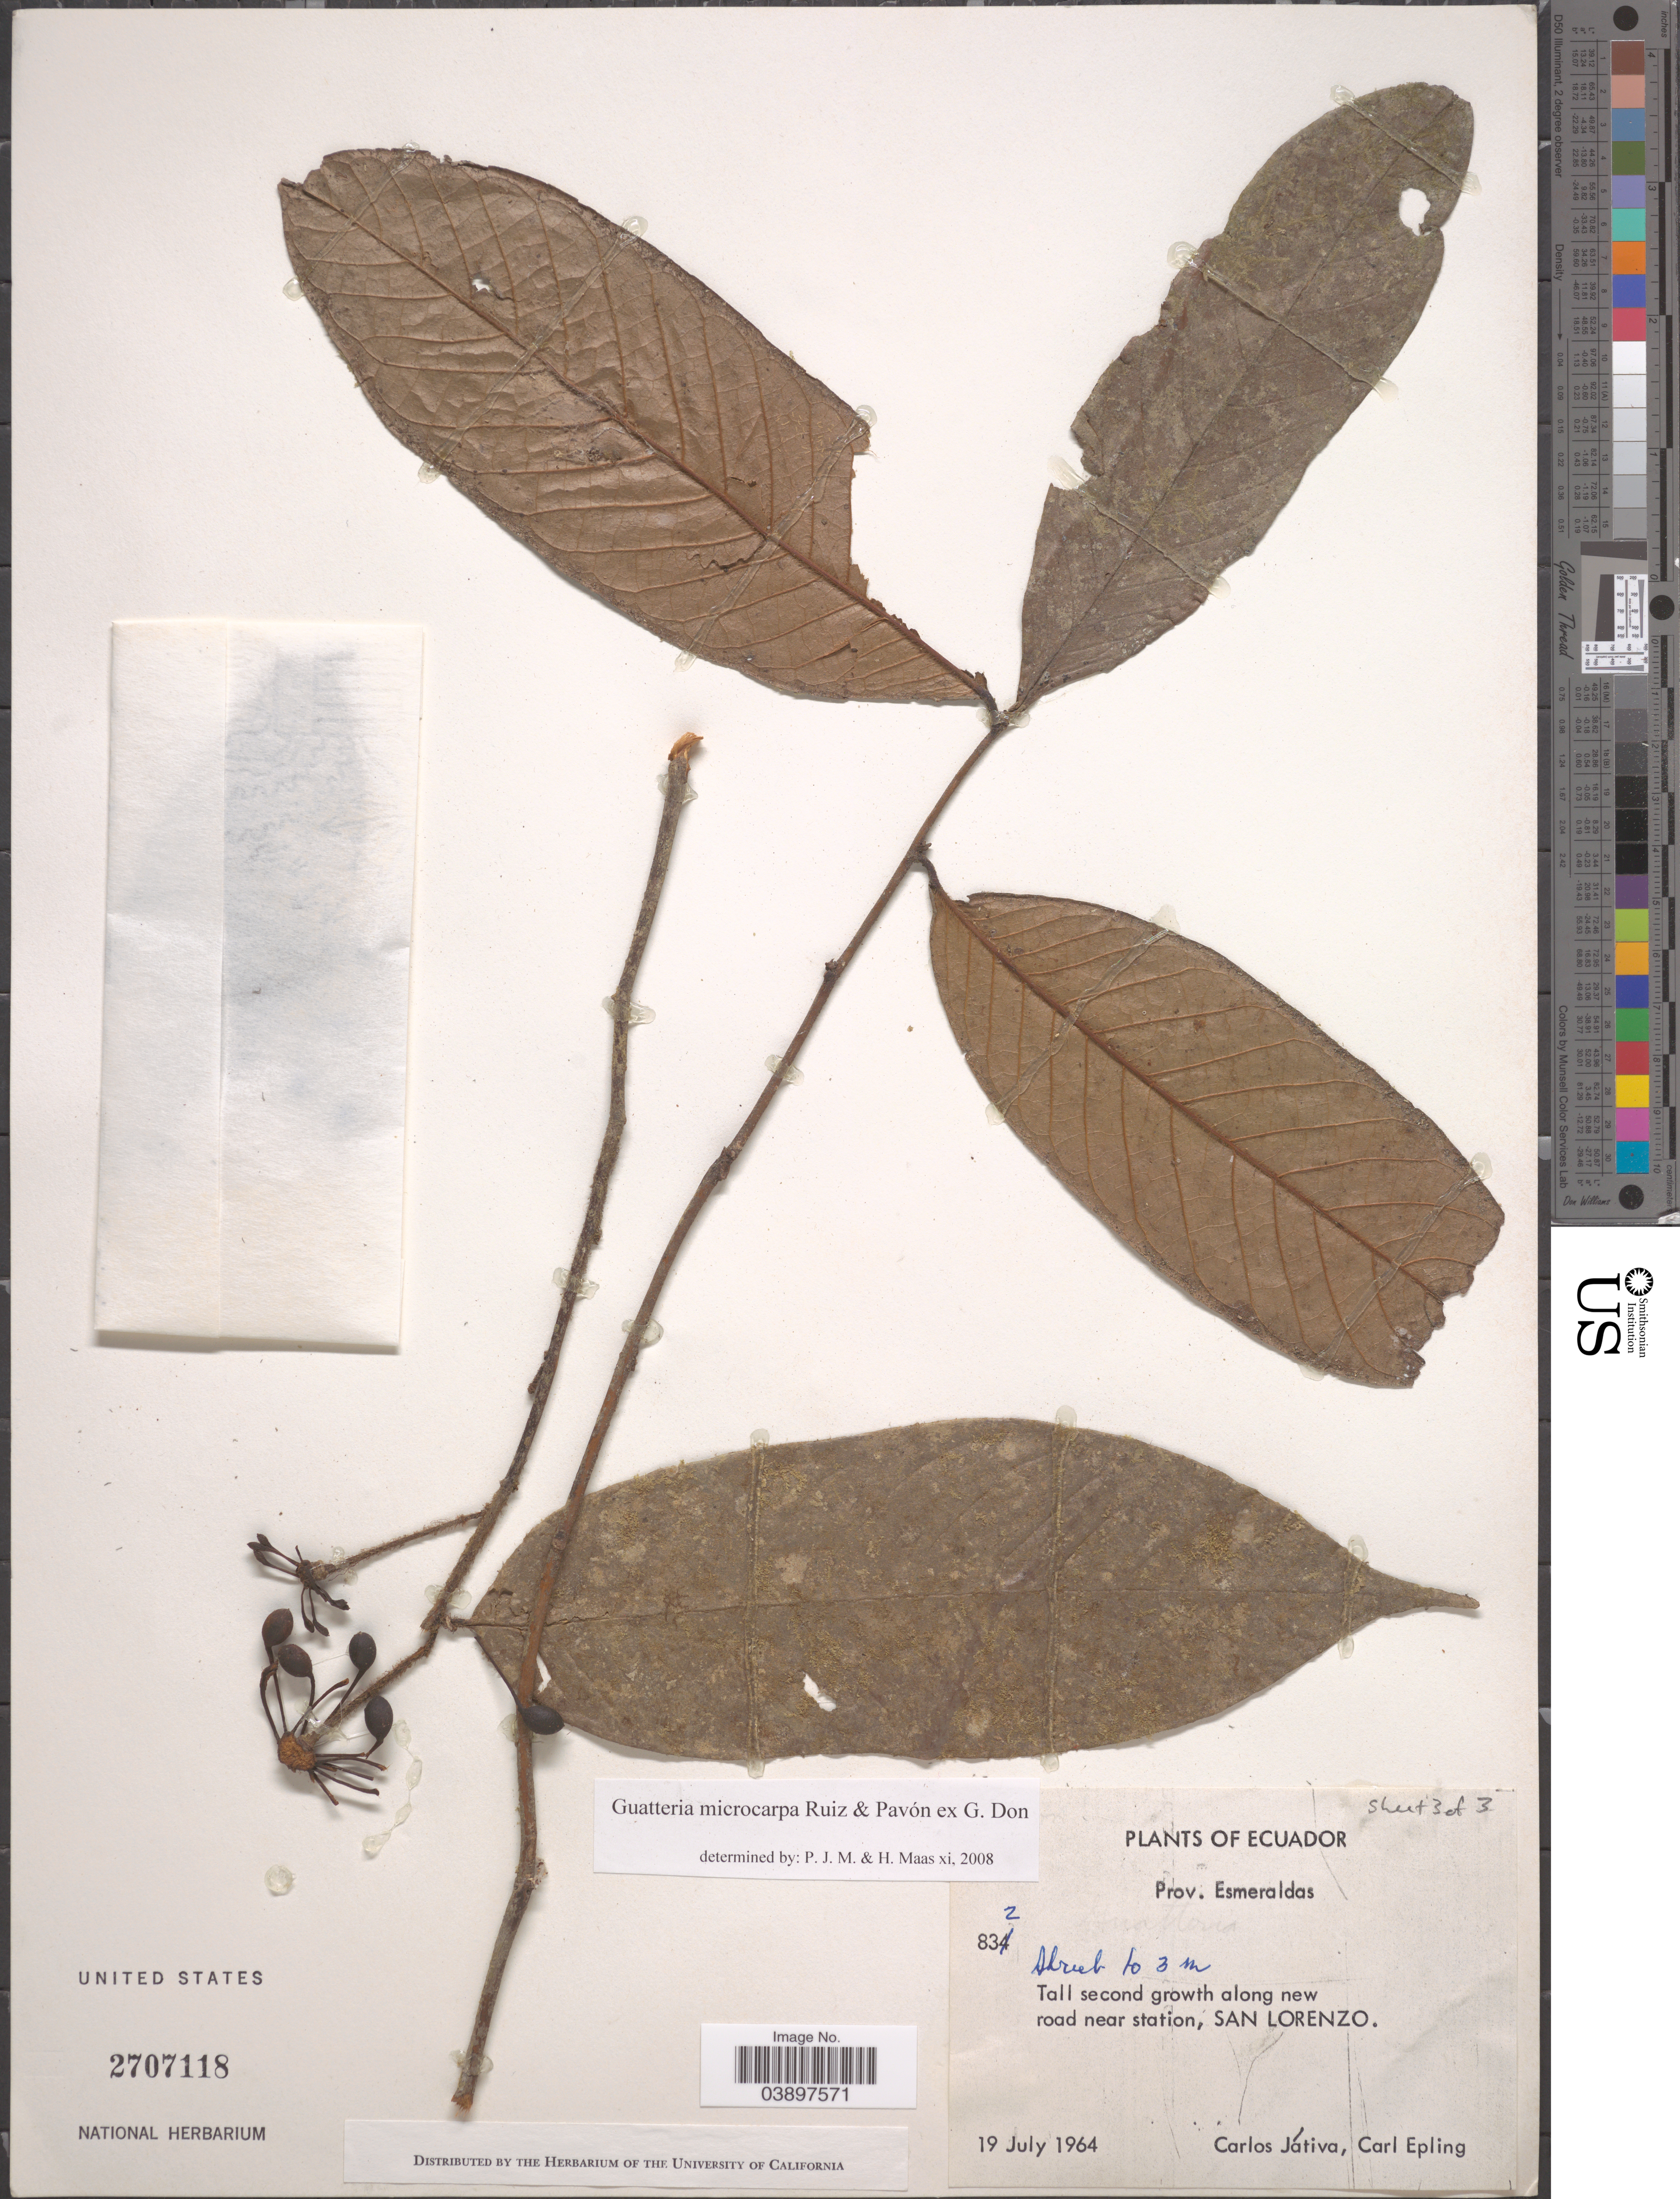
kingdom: Plantae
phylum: Tracheophyta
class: Magnoliopsida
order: Magnoliales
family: Annonaceae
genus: Guatteria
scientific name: Guatteria microcarpa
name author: Ruiz & Pav. ex E.A. López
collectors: C. D. Játiva & C. C. Epling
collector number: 832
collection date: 1964-07-19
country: Ecuador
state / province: Esmeraldas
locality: Along new road near station, San Lorenzo.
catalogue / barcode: US 2707118